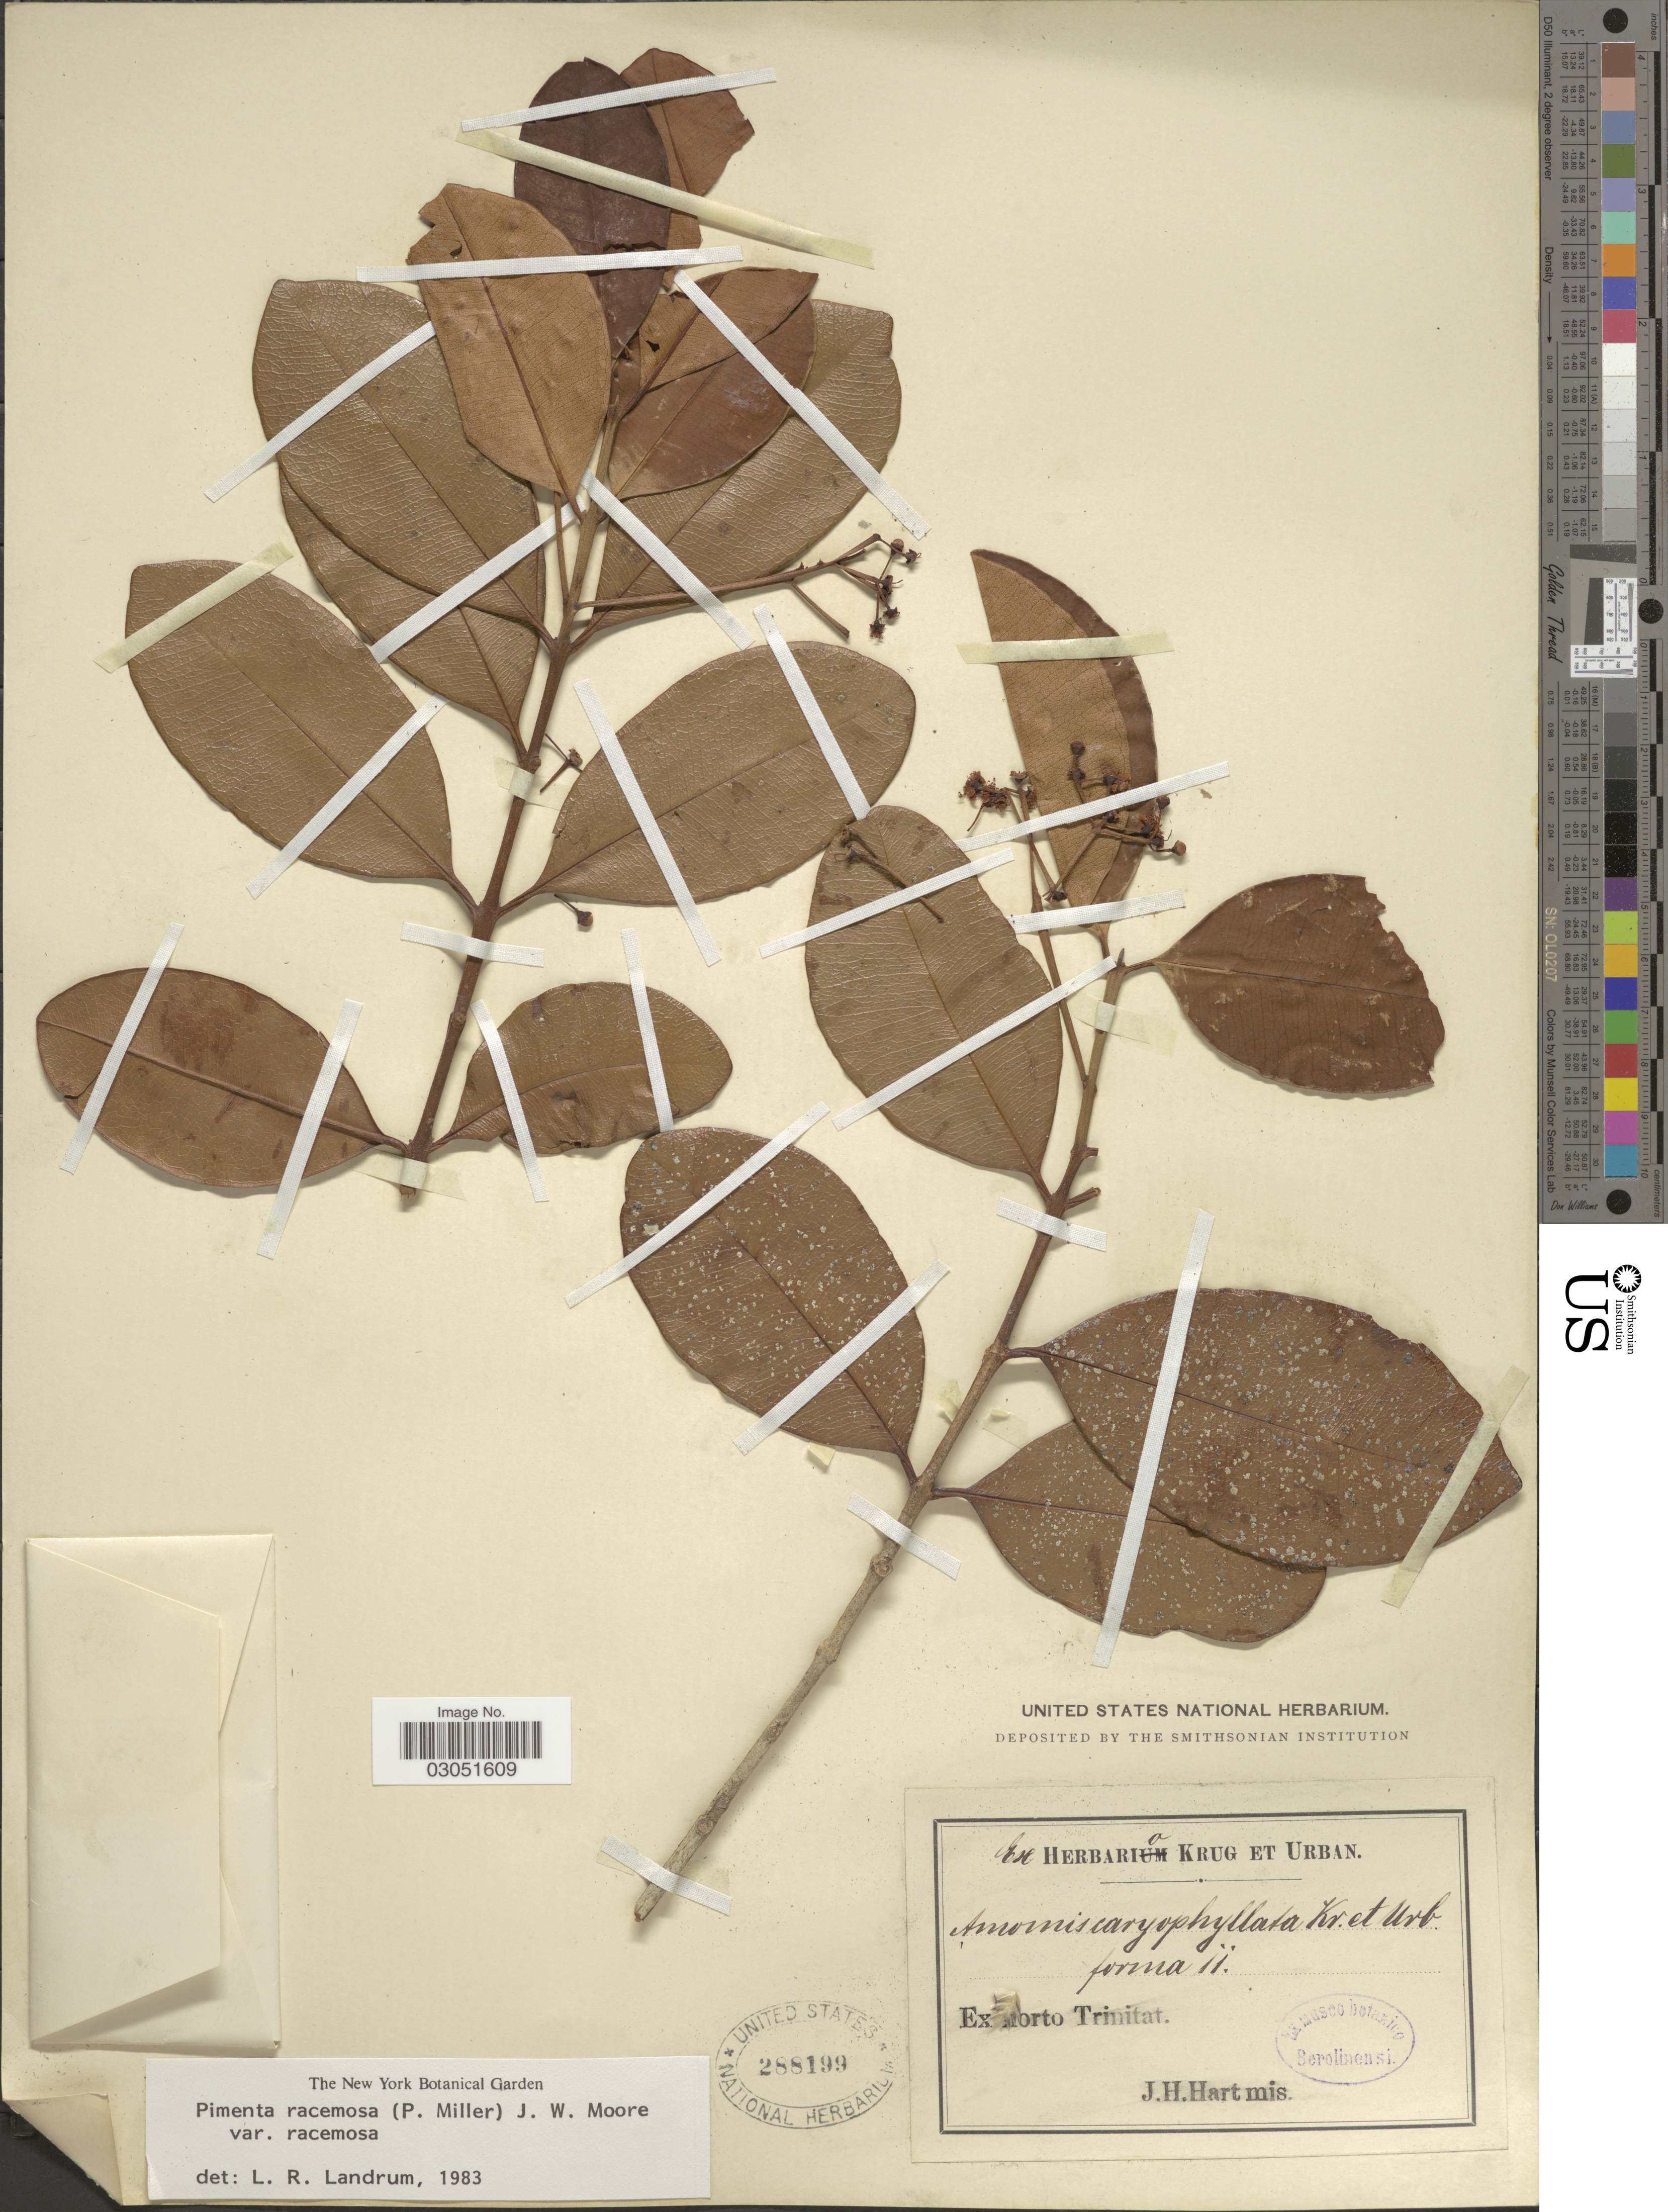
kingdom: Plantae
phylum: Tracheophyta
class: Magnoliopsida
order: Myrtales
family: Myrtaceae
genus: Pimenta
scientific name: Pimenta racemosa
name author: (Mill.) J.W. Moore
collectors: J. H. Hart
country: Trinidad and Tobago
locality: Ex horto Trinitat.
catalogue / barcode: US 288199